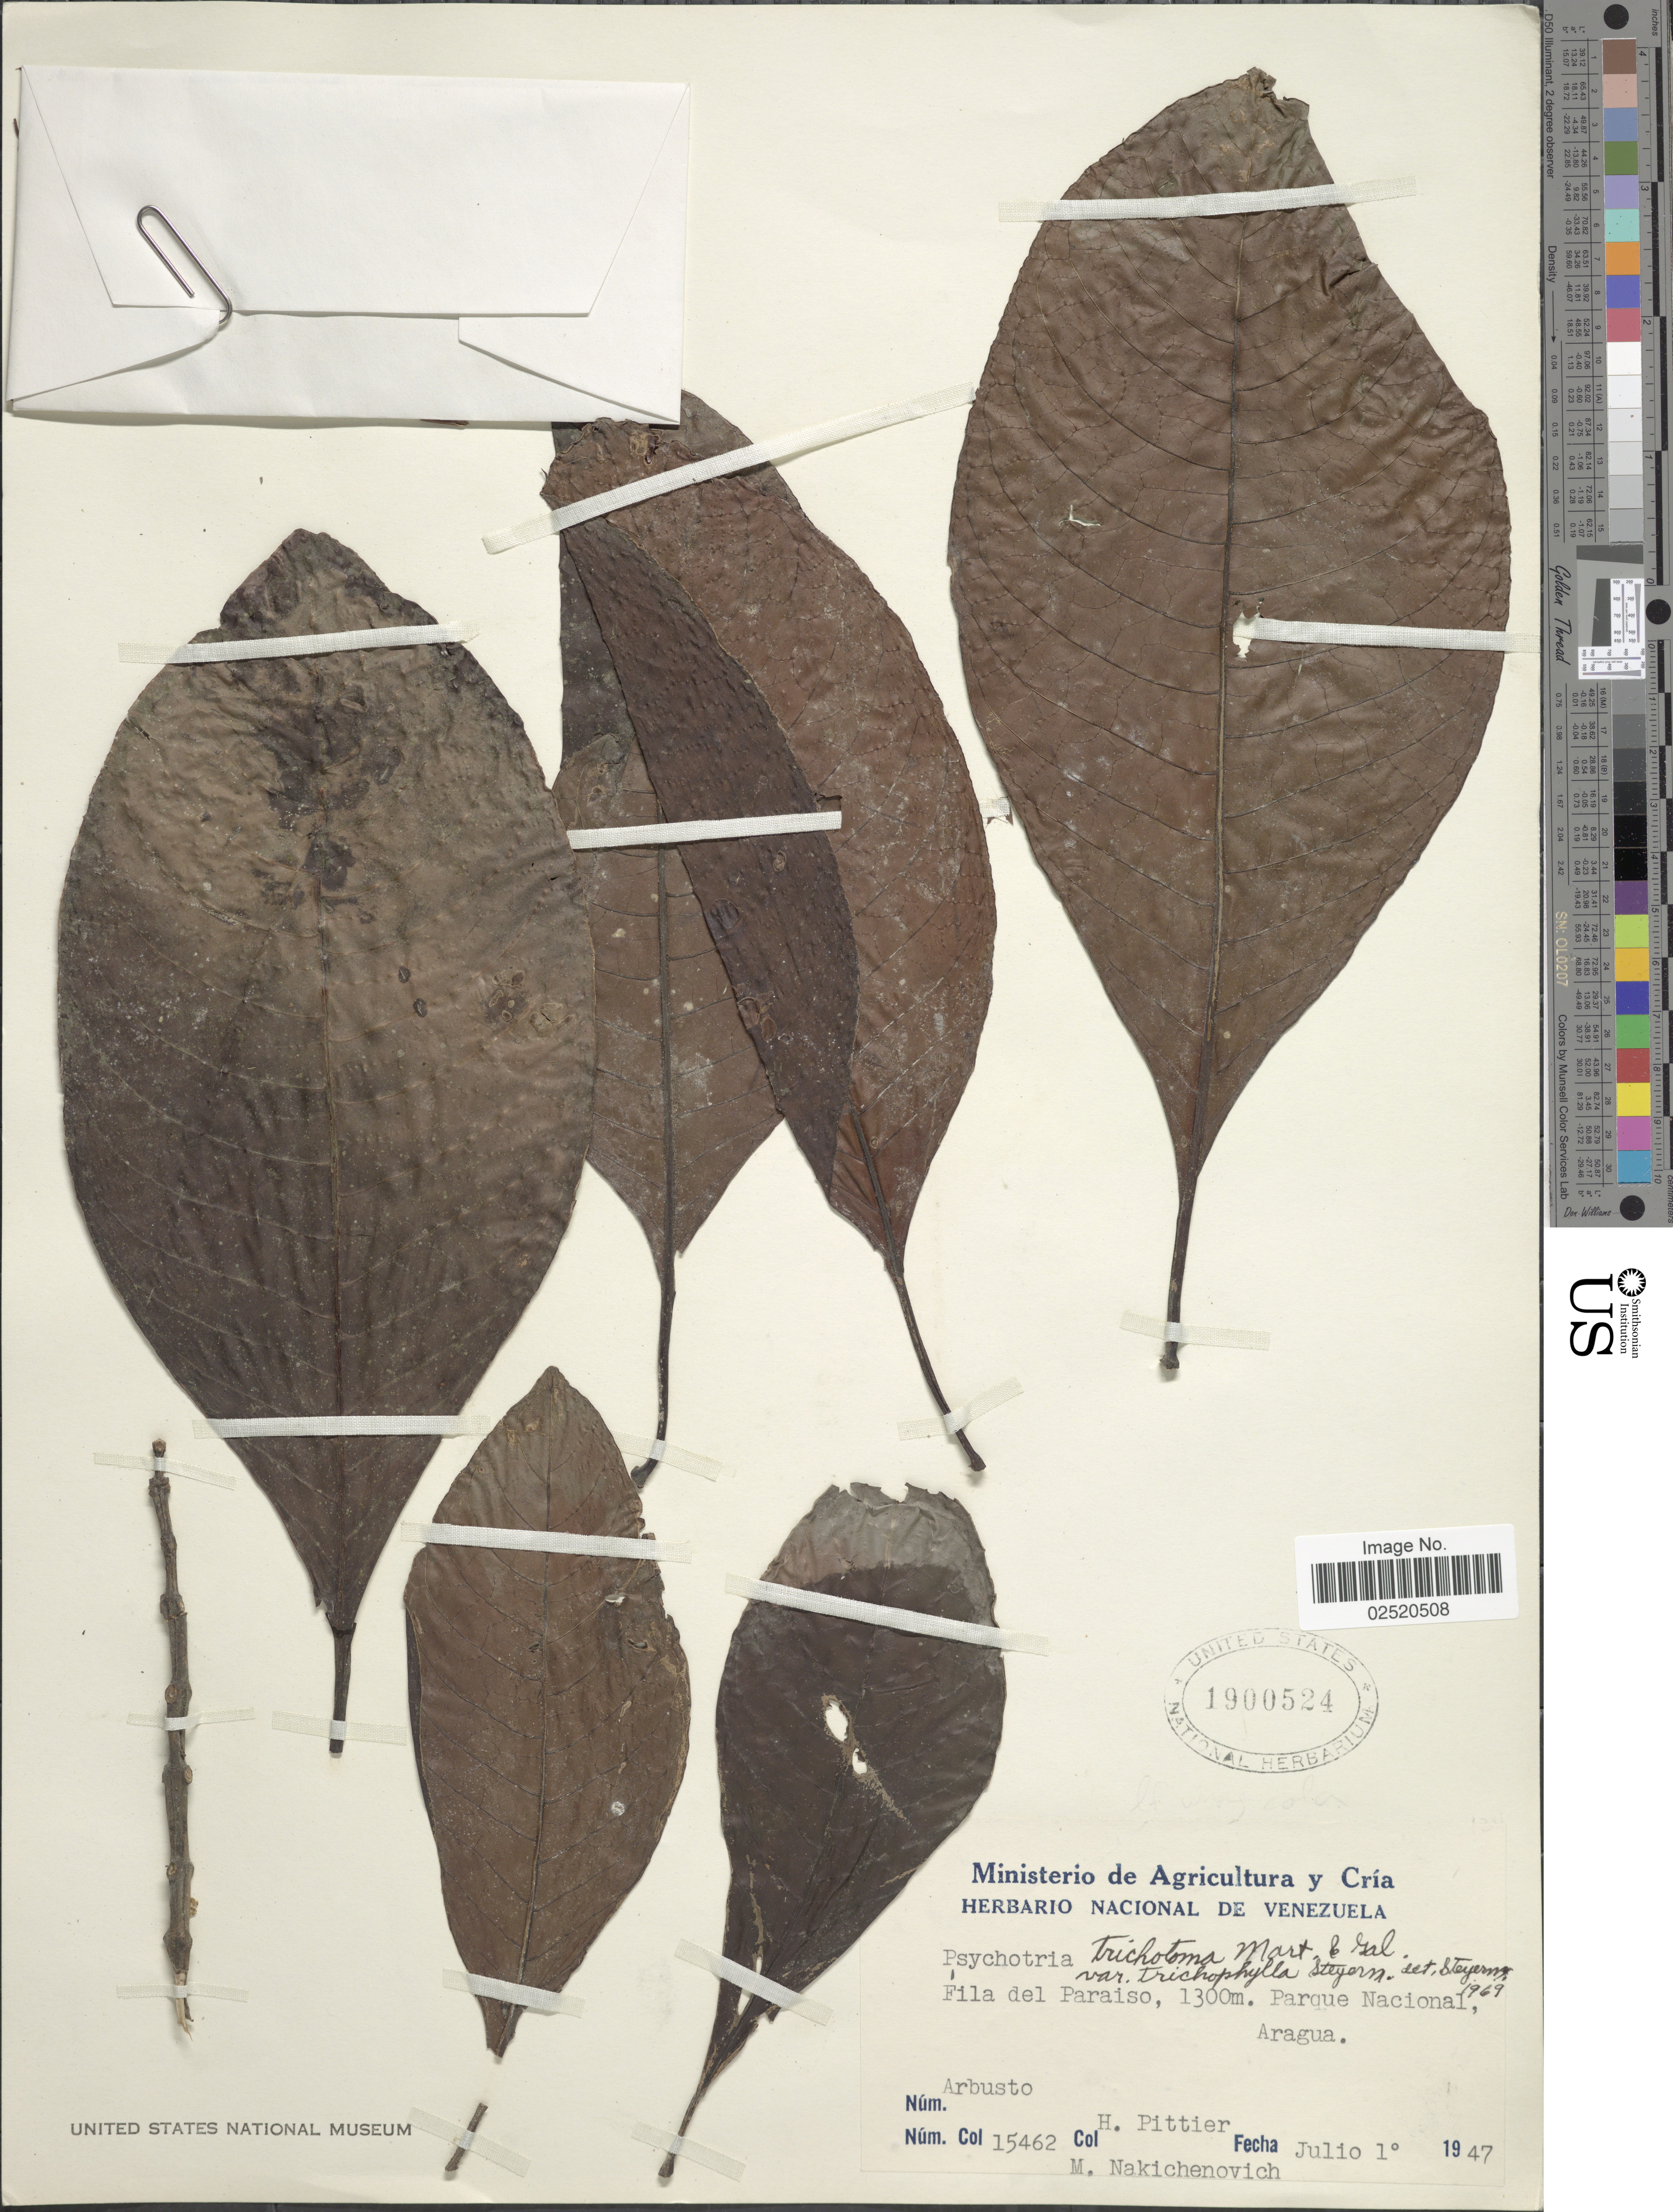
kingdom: Plantae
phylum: Tracheophyta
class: Magnoliopsida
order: Gentianales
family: Rubiaceae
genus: Psychotria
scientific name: Psychotria trichotoma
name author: M. Martens & Galeotti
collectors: H. F. Pittier & M. Nakichenovich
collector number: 15462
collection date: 1947-07-01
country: Venezuela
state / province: Aragua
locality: Fila del Paraiso, Parque Nacional, Aragua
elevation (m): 1300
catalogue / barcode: US 1900524